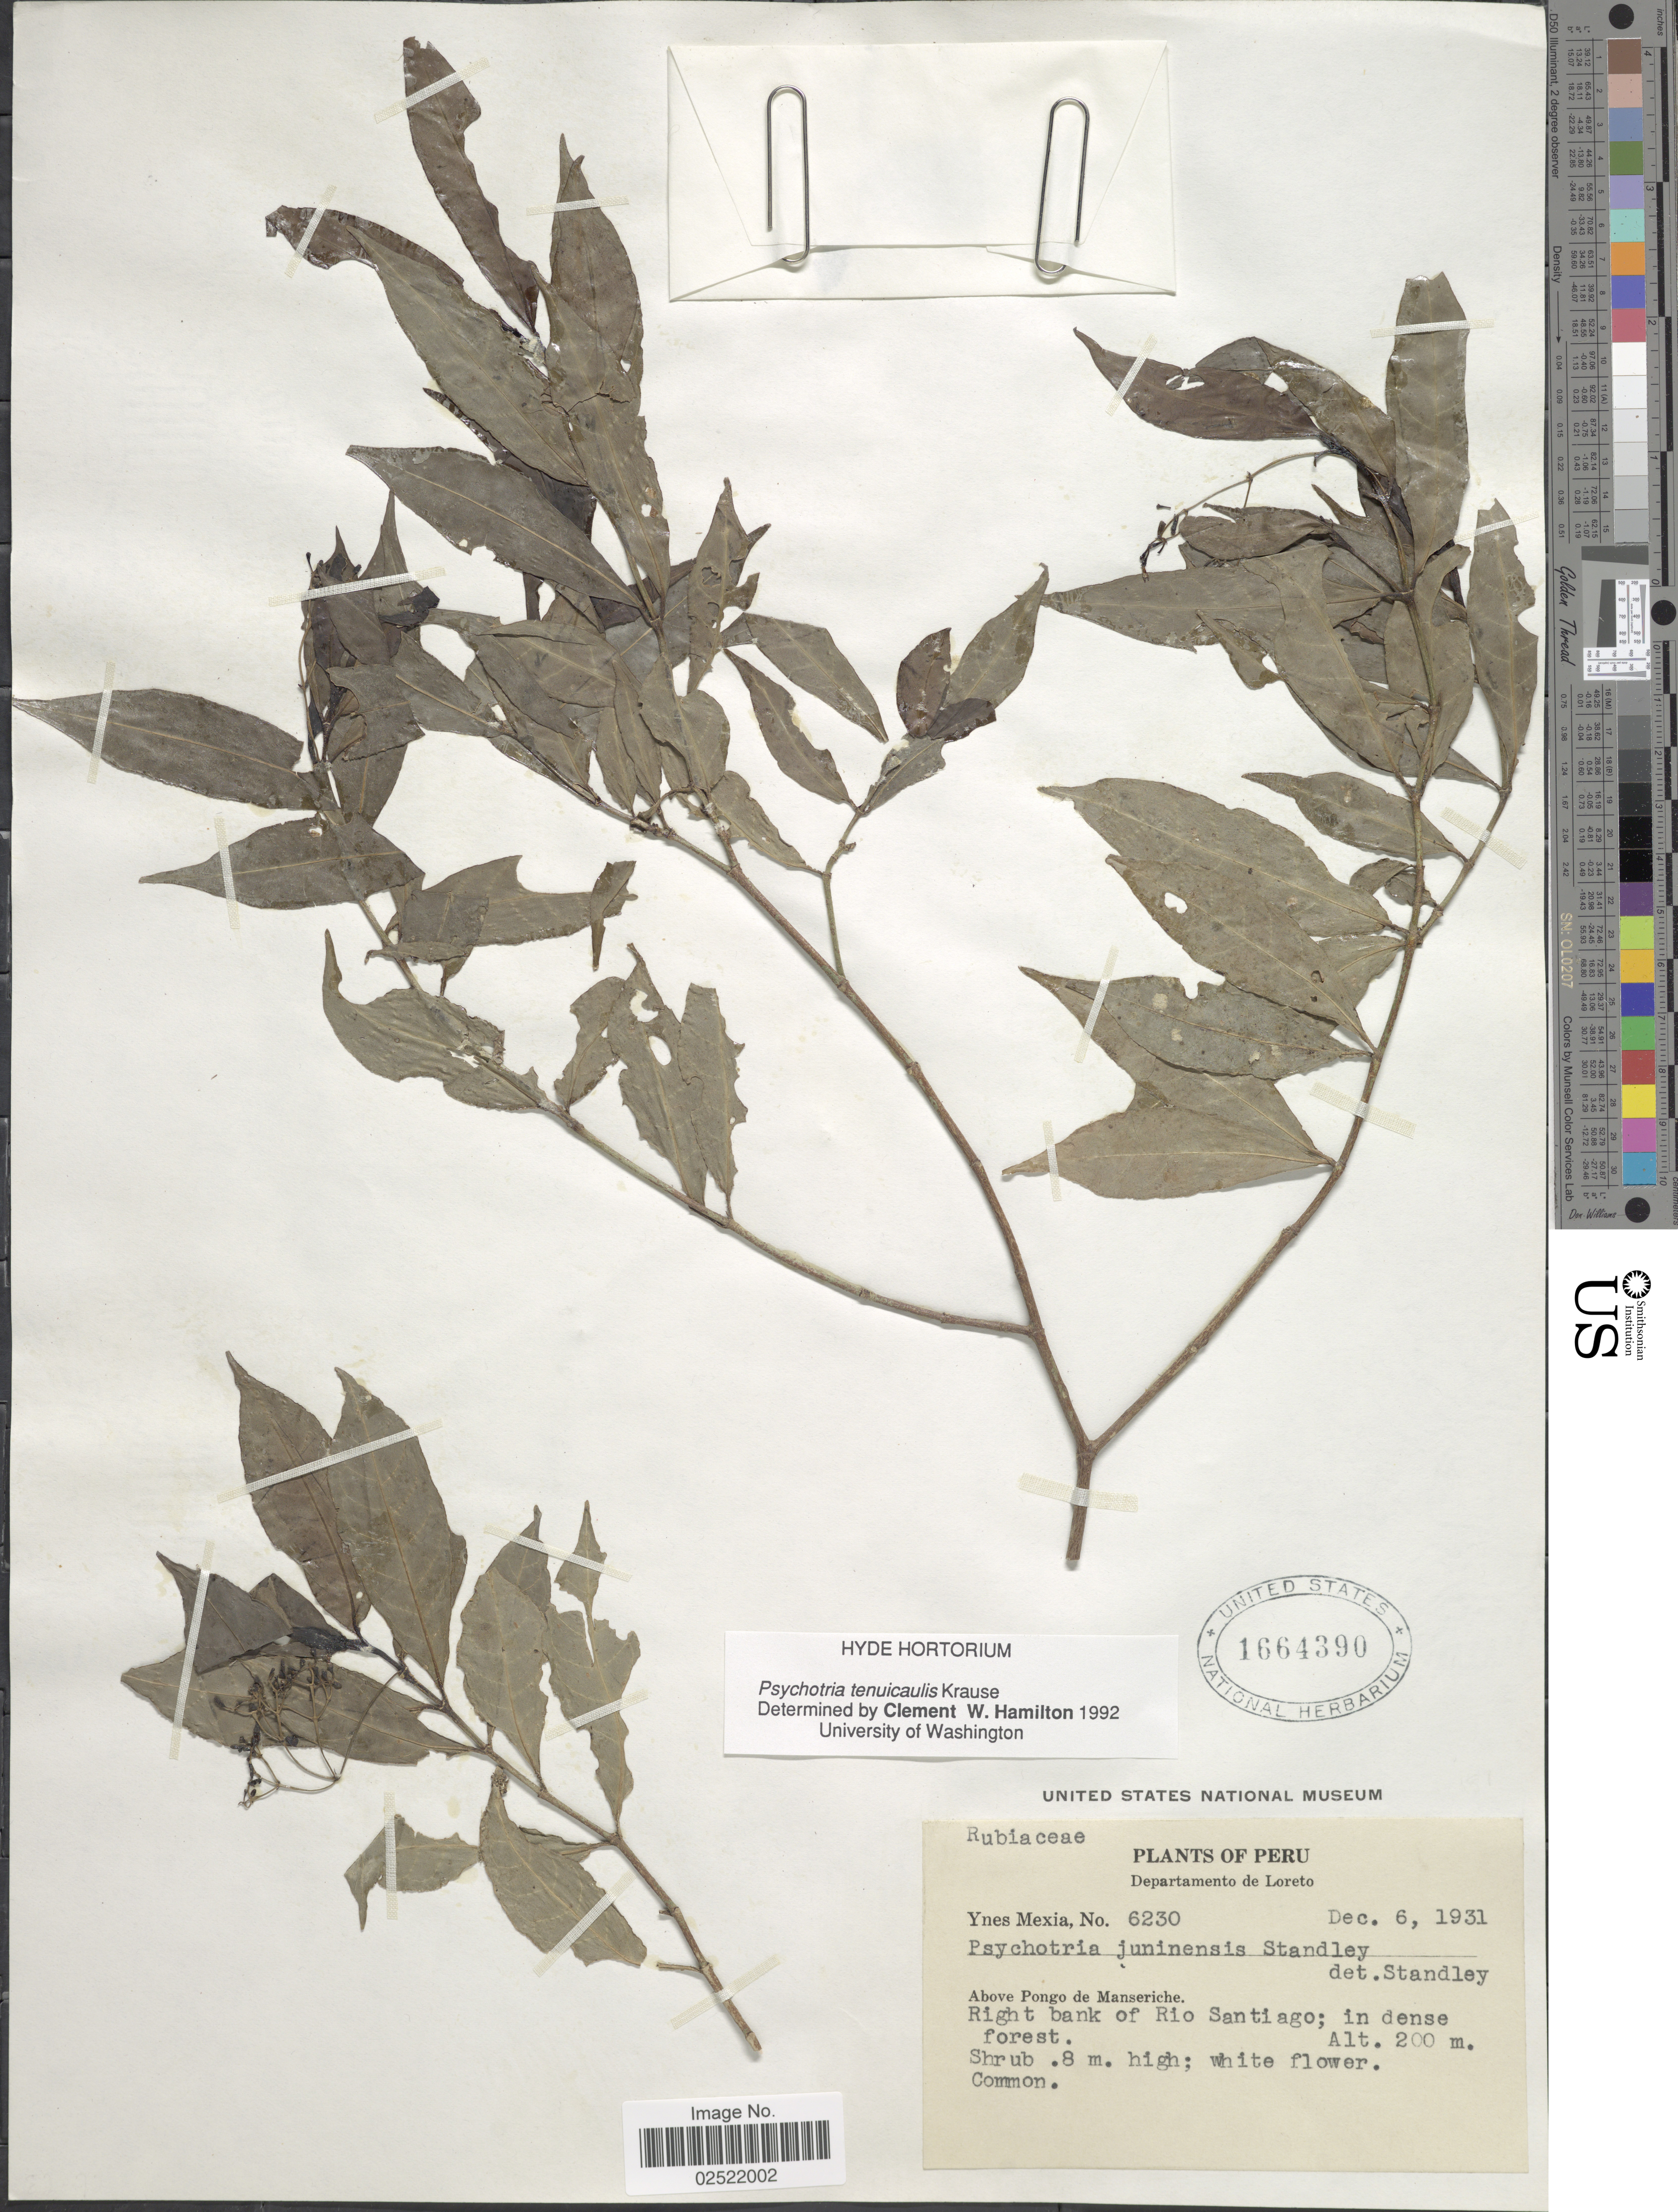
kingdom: Plantae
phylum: Tracheophyta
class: Magnoliopsida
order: Gentianales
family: Rubiaceae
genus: Psychotria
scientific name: Psychotria tenuicaulis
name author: K. Krause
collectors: Y. Mexia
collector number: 6230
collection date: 1931-12-06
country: Peru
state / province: Loreto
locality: Departamento de Loreto. Above Pongo de Manseriche. Right bank of Rio Santiago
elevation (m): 200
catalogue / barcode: US 1664390